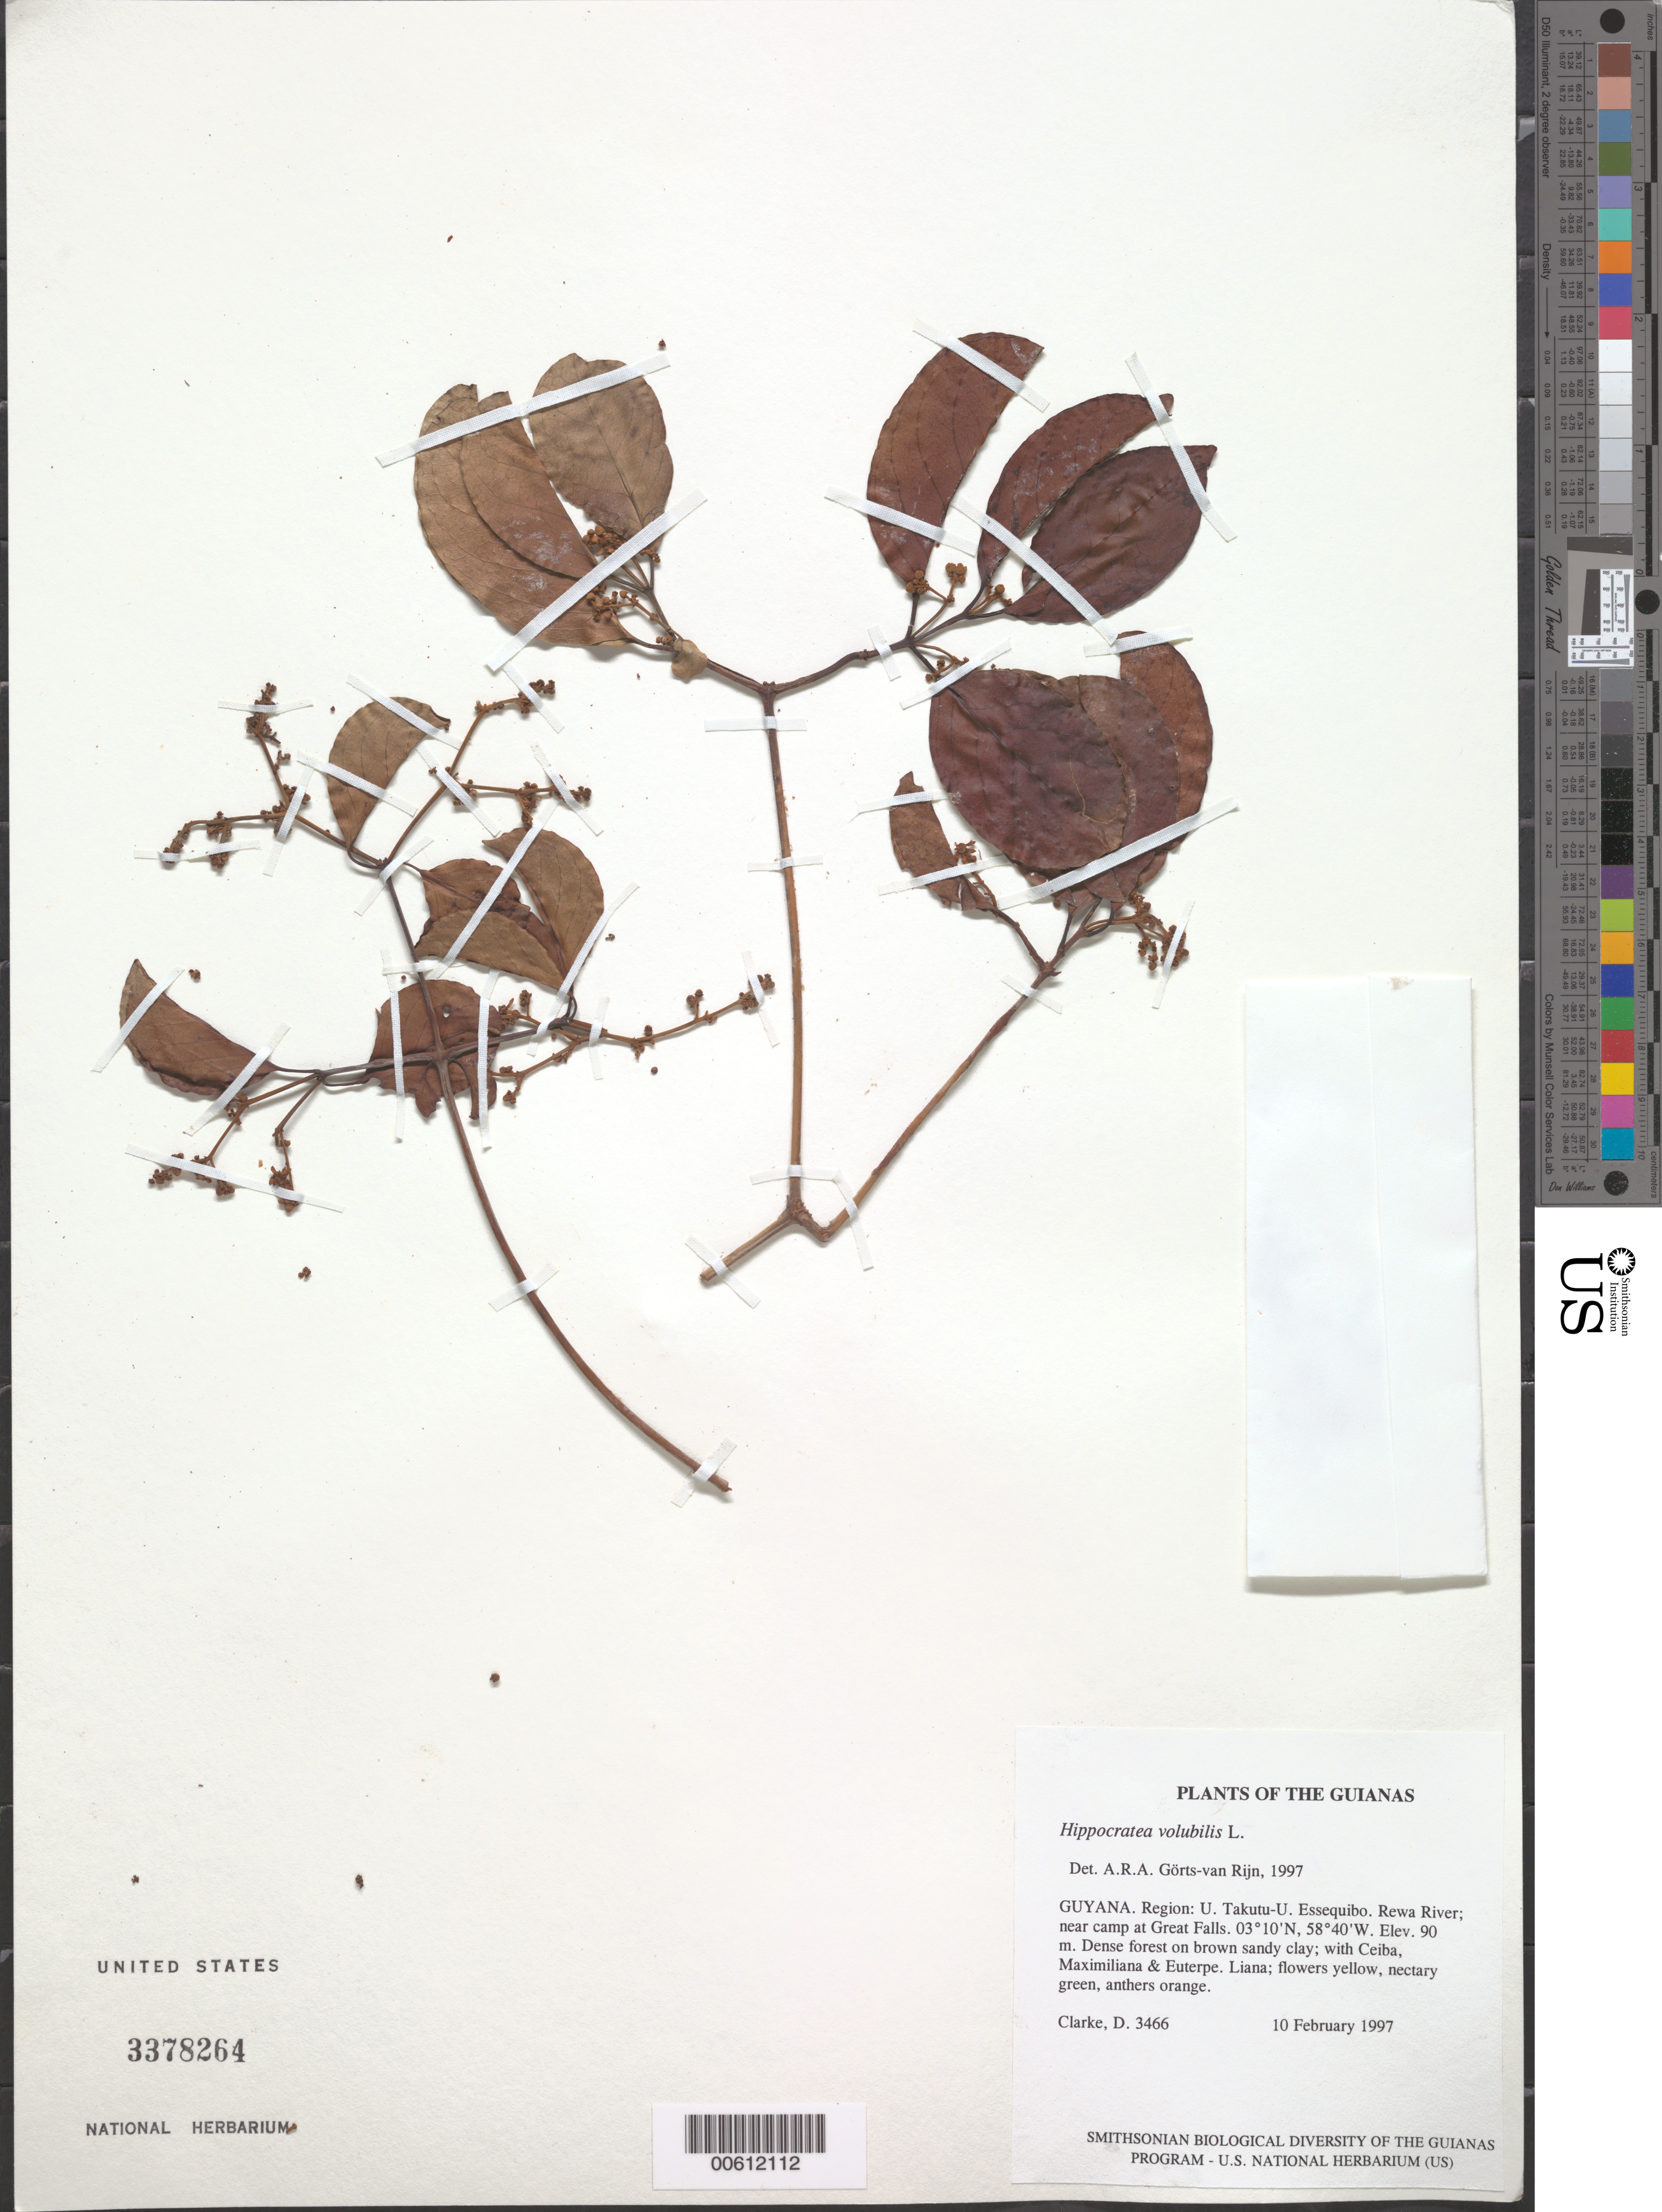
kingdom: Plantae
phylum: Tracheophyta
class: Magnoliopsida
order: Celastrales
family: Celastraceae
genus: Hippocratea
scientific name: Hippocratea volubilis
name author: L.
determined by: Görts-van Rijn, A. R. A.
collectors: H. D. Clarke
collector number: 3466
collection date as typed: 10 February 1997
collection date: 1997-02-10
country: Guyana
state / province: U. Takutu-U. Essequibo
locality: Rewa River; near camp at Great Falls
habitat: Dense forest on brown sandy clay; with Ceiba, Maximiliana & Euterpe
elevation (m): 90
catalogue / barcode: US 3378264